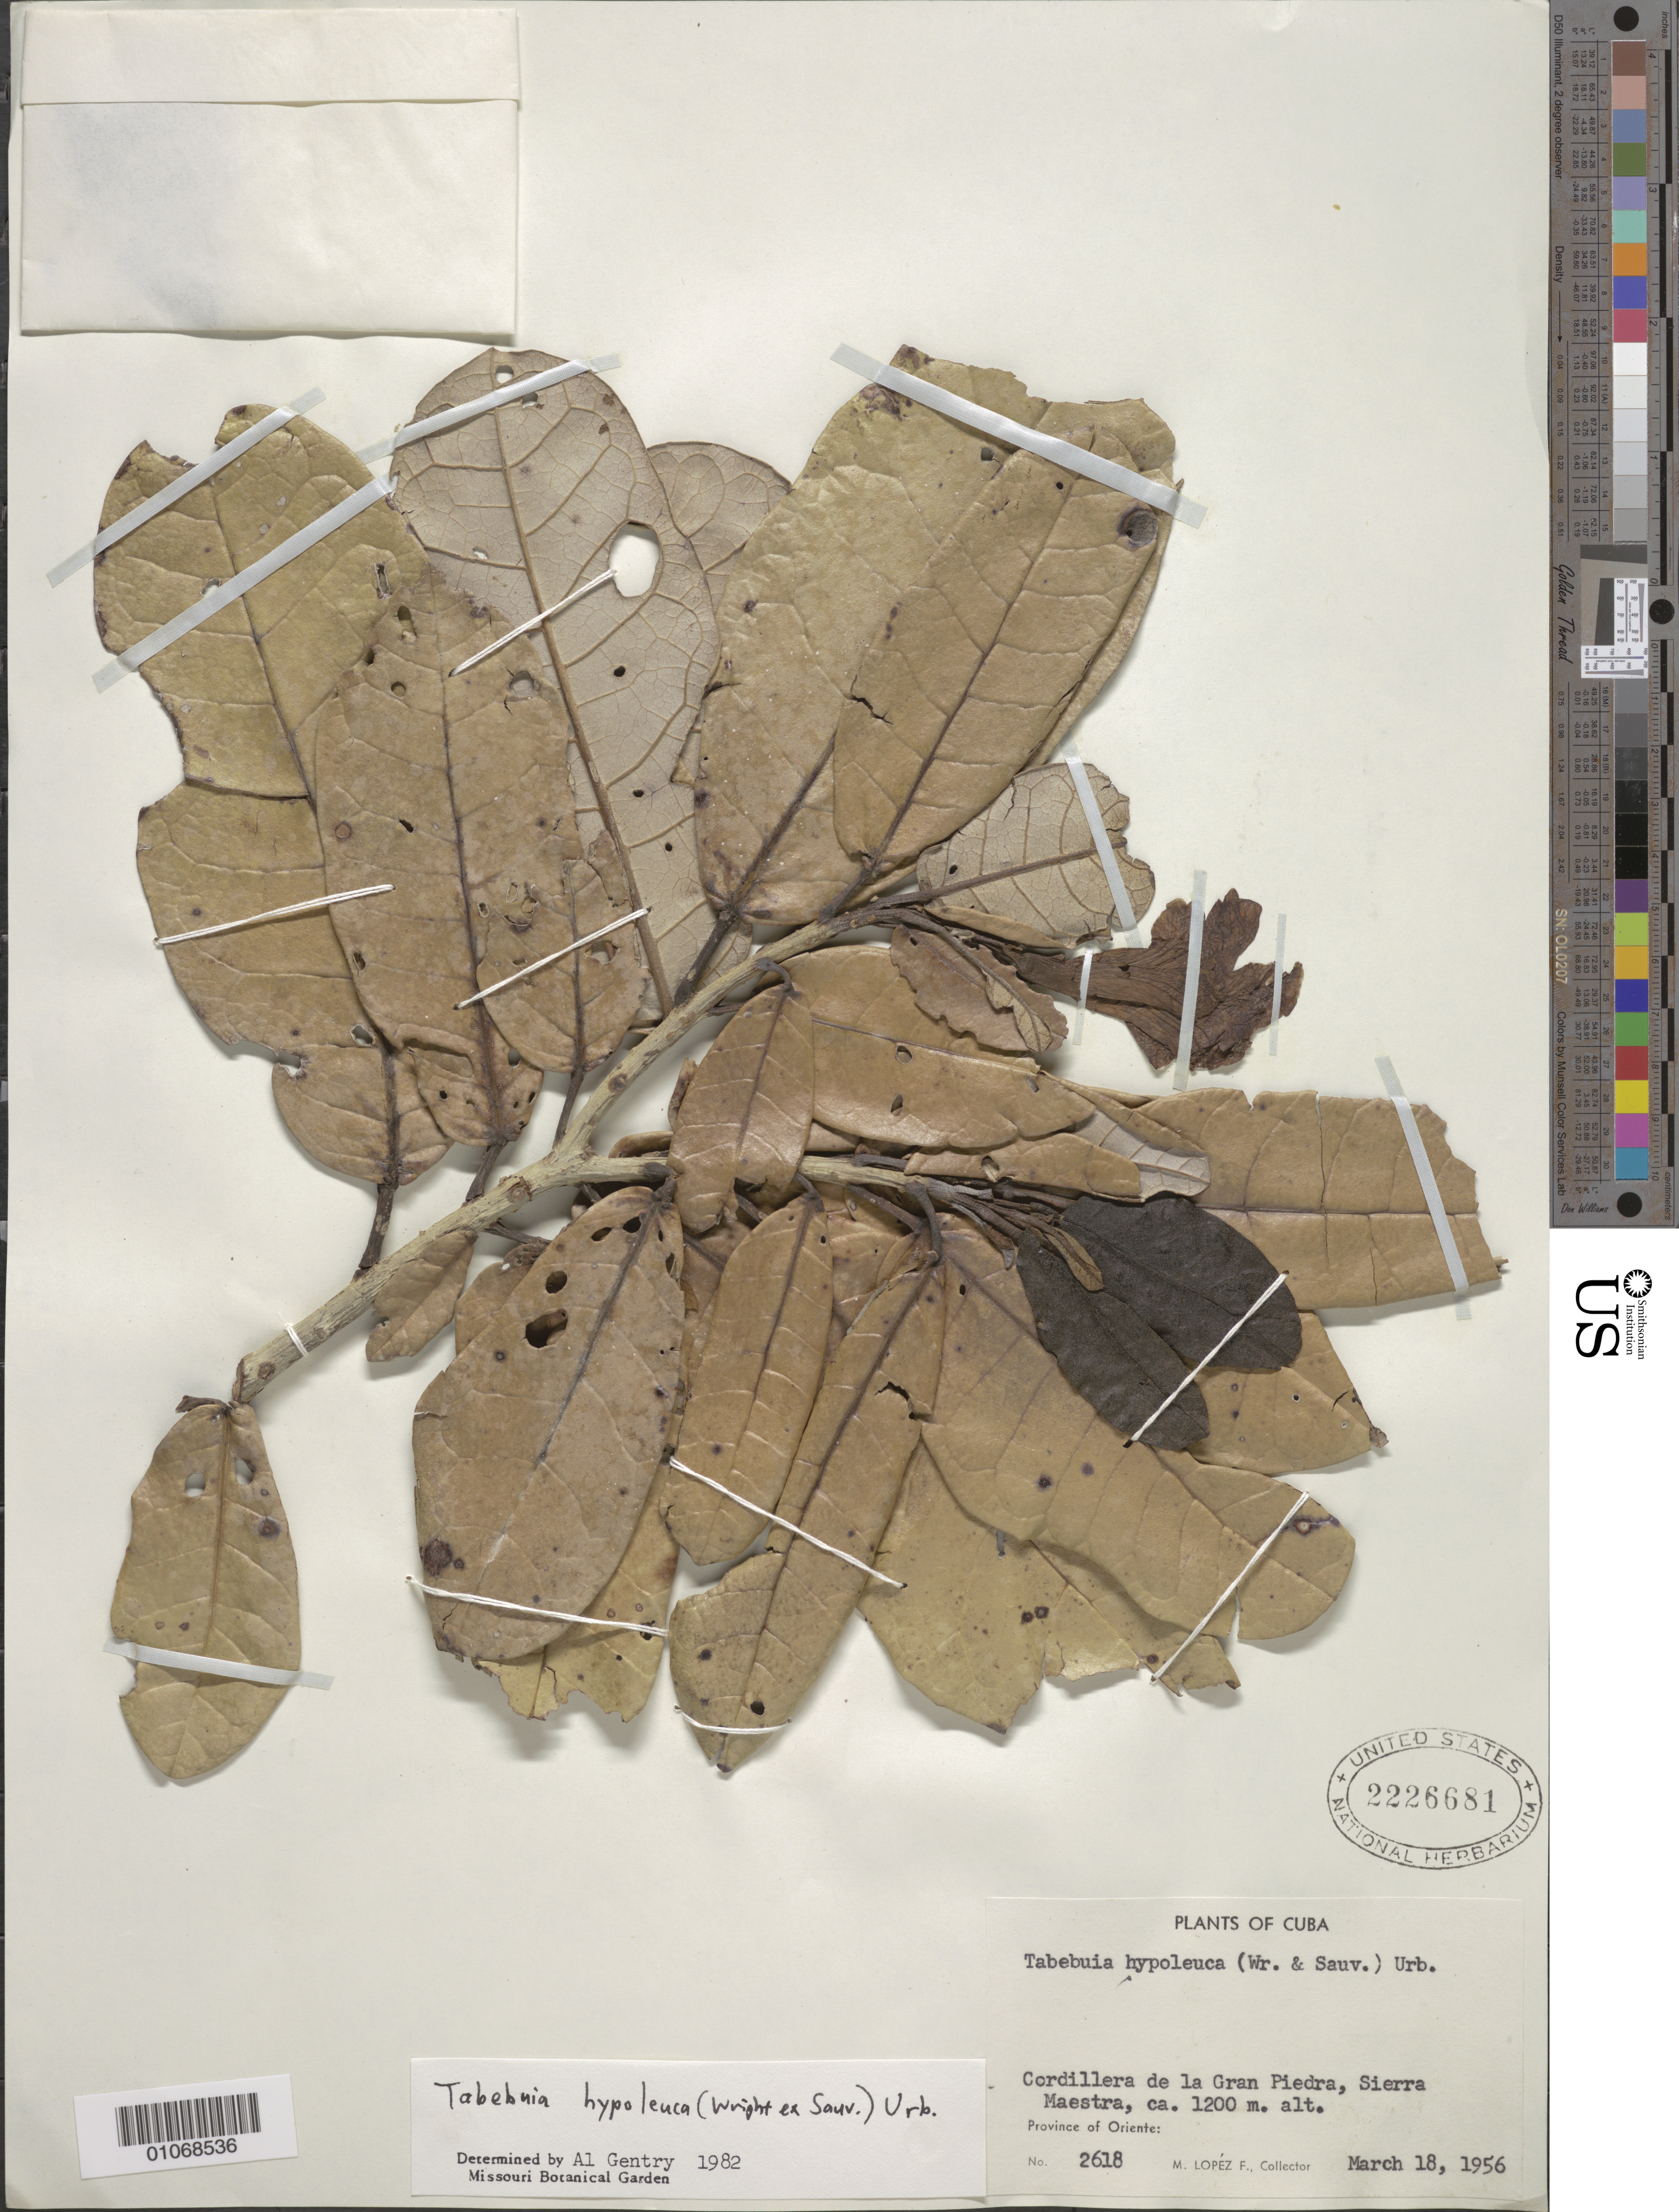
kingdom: Plantae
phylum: Tracheophyta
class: Magnoliopsida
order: Lamiales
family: Bignoniaceae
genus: Tabebuia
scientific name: Tabebuia hypoleuca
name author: (C. Wright) Urb.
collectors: M. López Figueiras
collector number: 2618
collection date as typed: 18 Mar 1956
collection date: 1956-03-18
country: Cuba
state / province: Oriente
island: Cuba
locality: Cordillera de la Gran Piedra, Sierra Maestra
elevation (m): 1200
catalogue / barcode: US 2226681